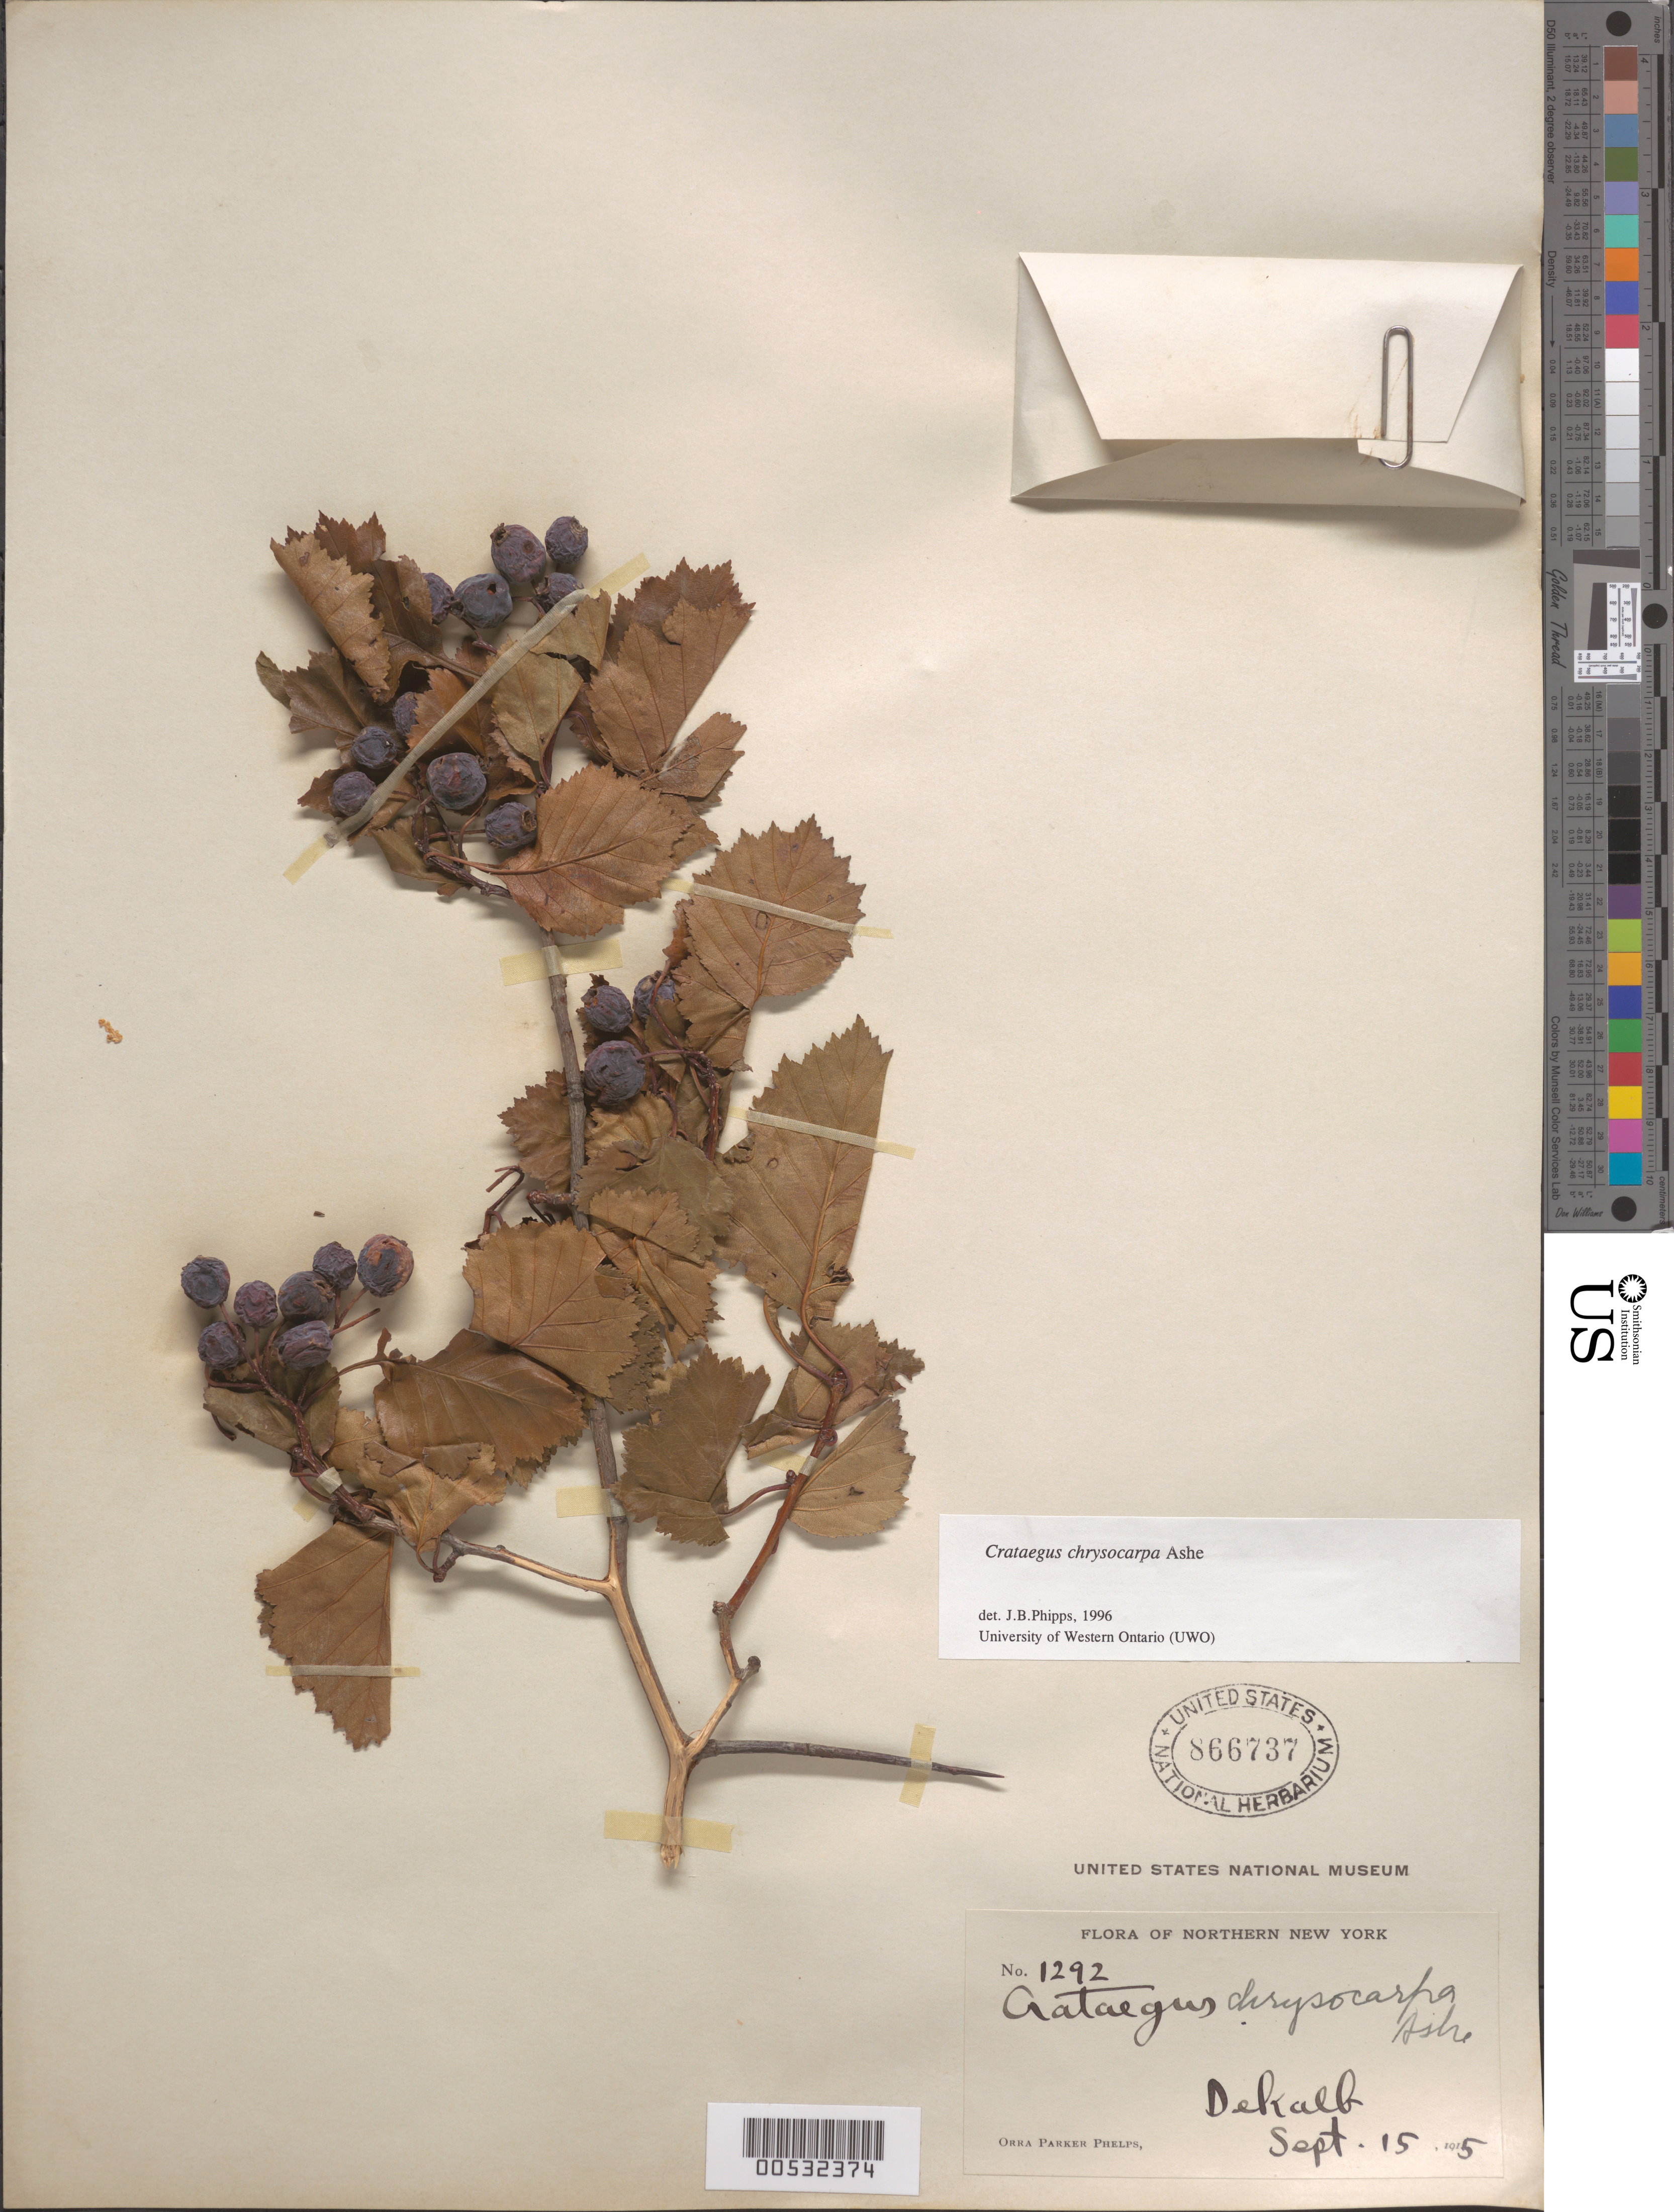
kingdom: Plantae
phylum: Tracheophyta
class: Magnoliopsida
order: Rosales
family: Rosaceae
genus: Crataegus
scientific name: Crataegus chrysocarpa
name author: Ashe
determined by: Phipps, James B., (UWO), University of Western Ontario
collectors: O. P. Phelps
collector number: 1292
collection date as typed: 15 Sep 1915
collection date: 1915-09-15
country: United States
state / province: New York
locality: DeKalb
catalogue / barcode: US 866737